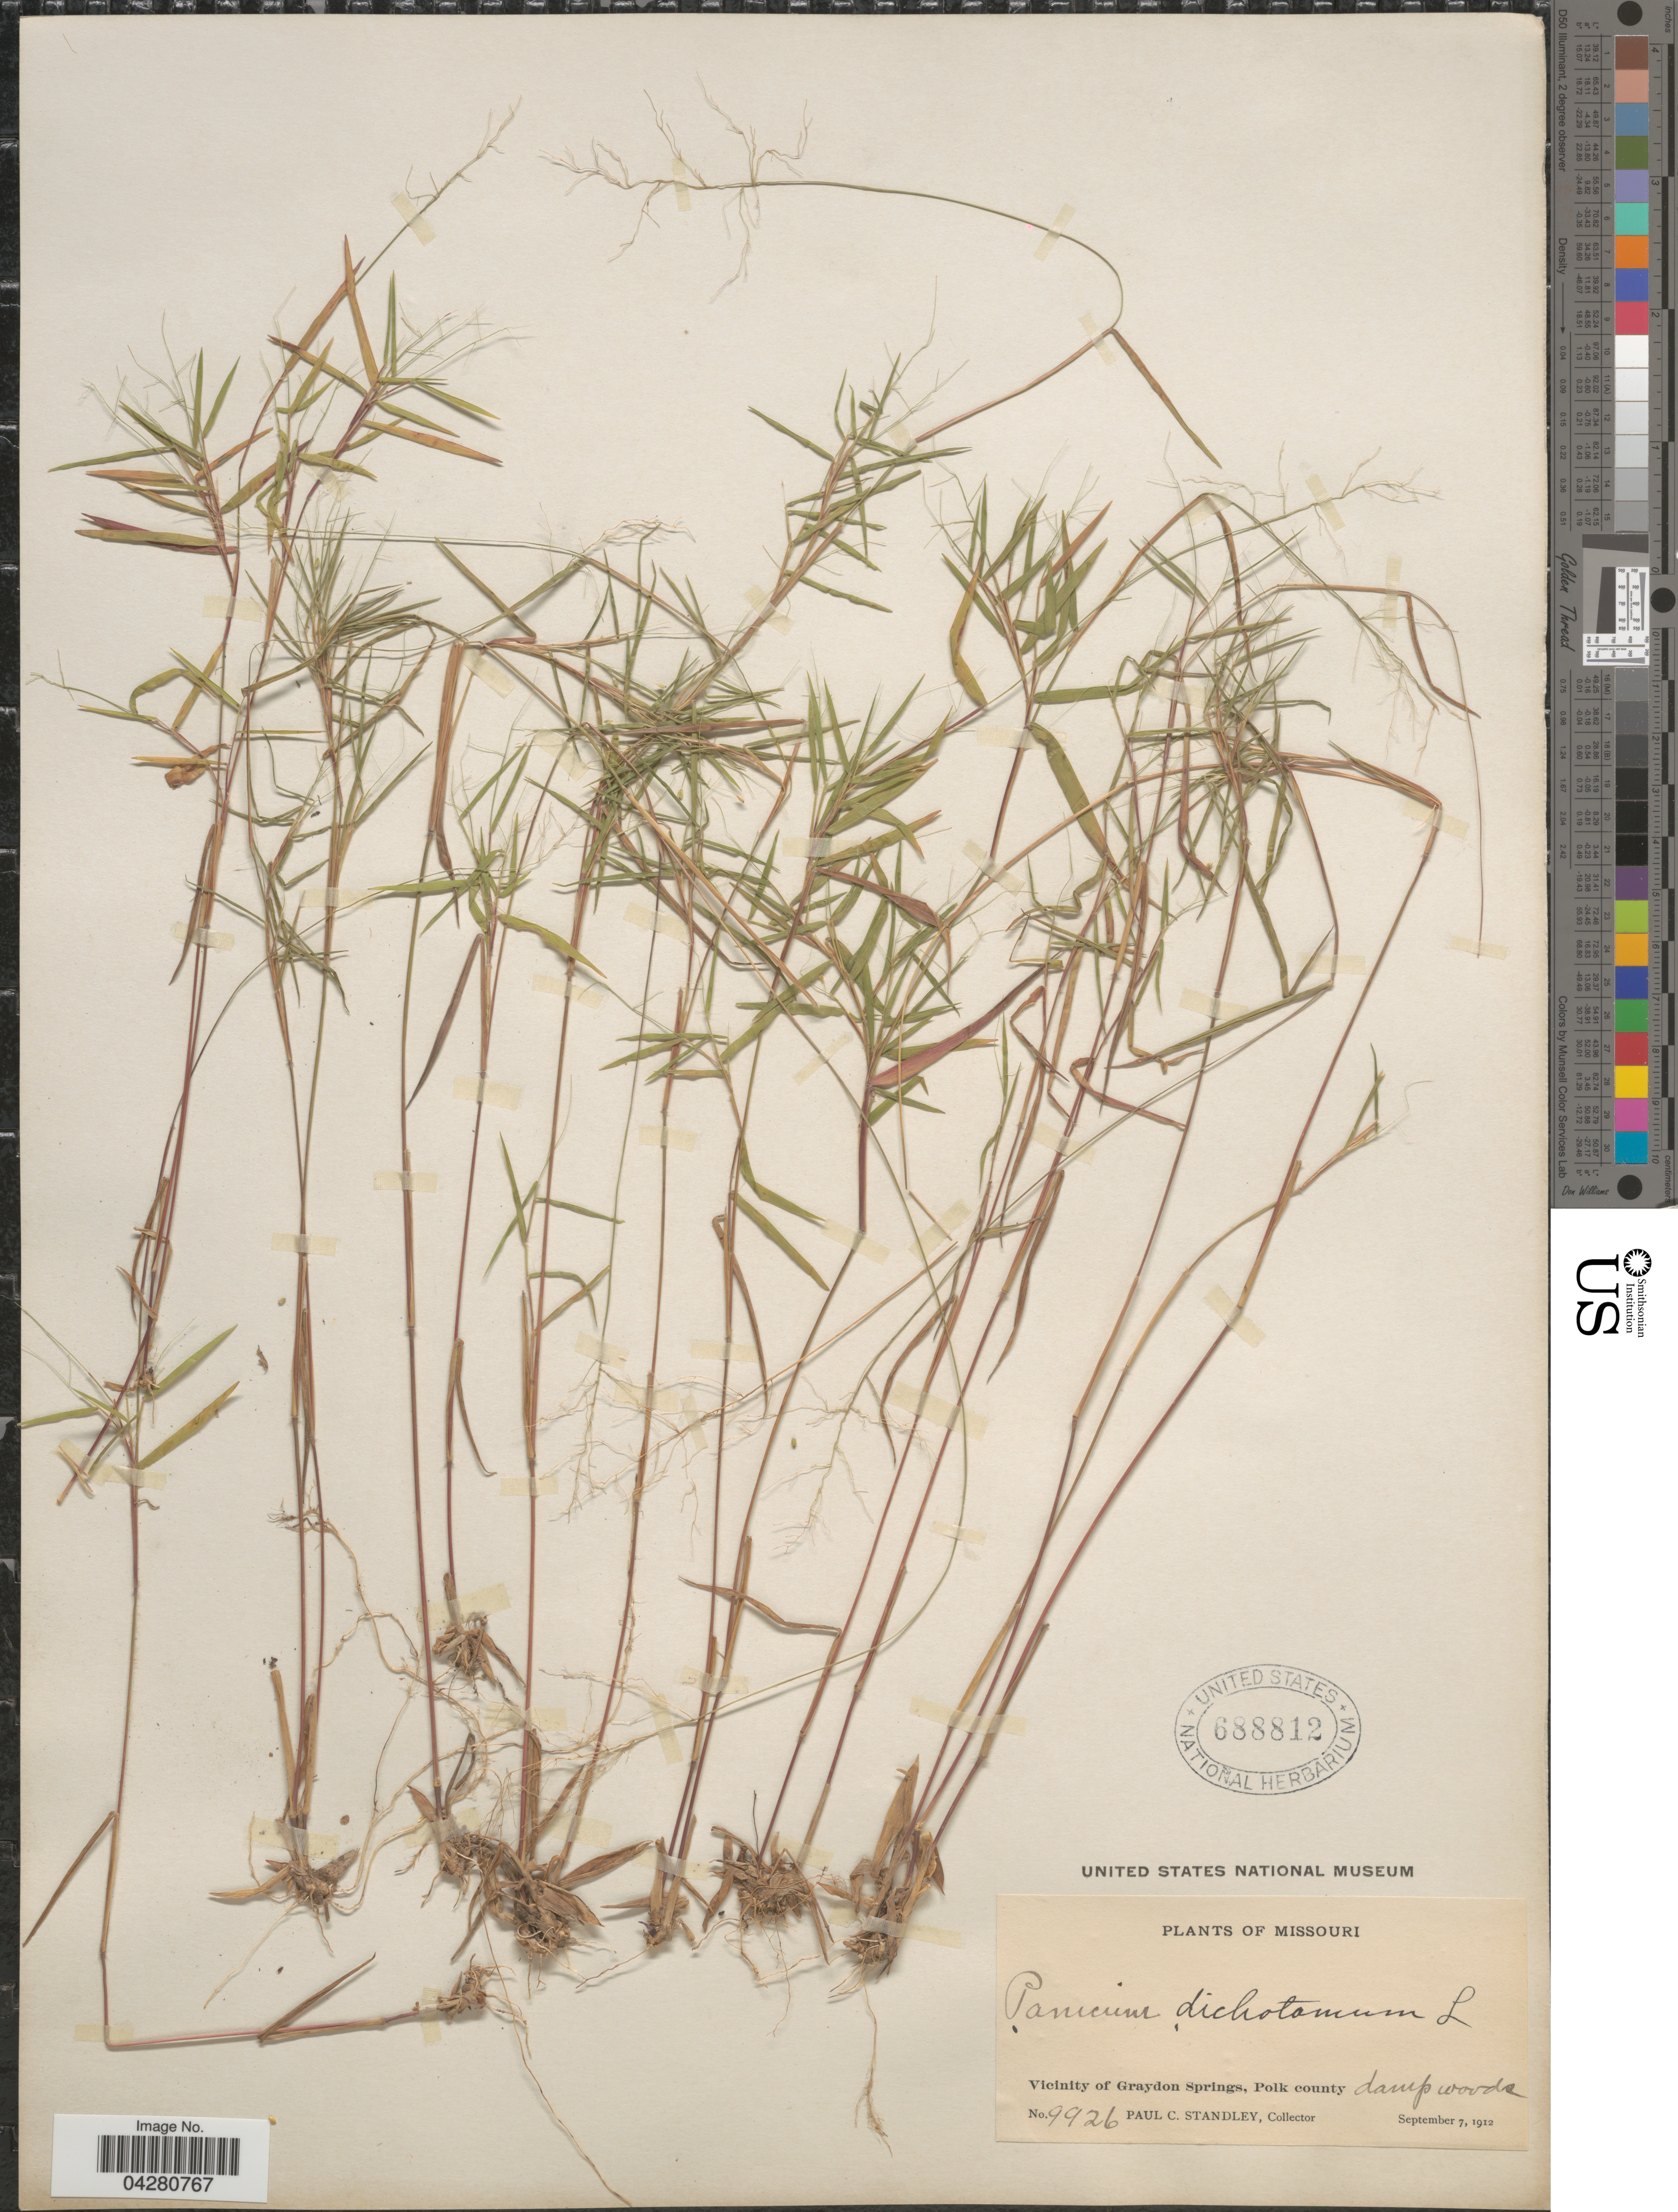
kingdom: Plantae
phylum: Tracheophyta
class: Liliopsida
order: Poales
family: Poaceae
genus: Dichanthelium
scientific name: Dichanthelium dichotomum var. dichotomum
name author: (L.) Gould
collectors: P. C. Standley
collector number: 9926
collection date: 1912-09-07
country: United States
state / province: Missouri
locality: Vicinity of Graydon Springs, Polk county damp woods.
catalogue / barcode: US 688812